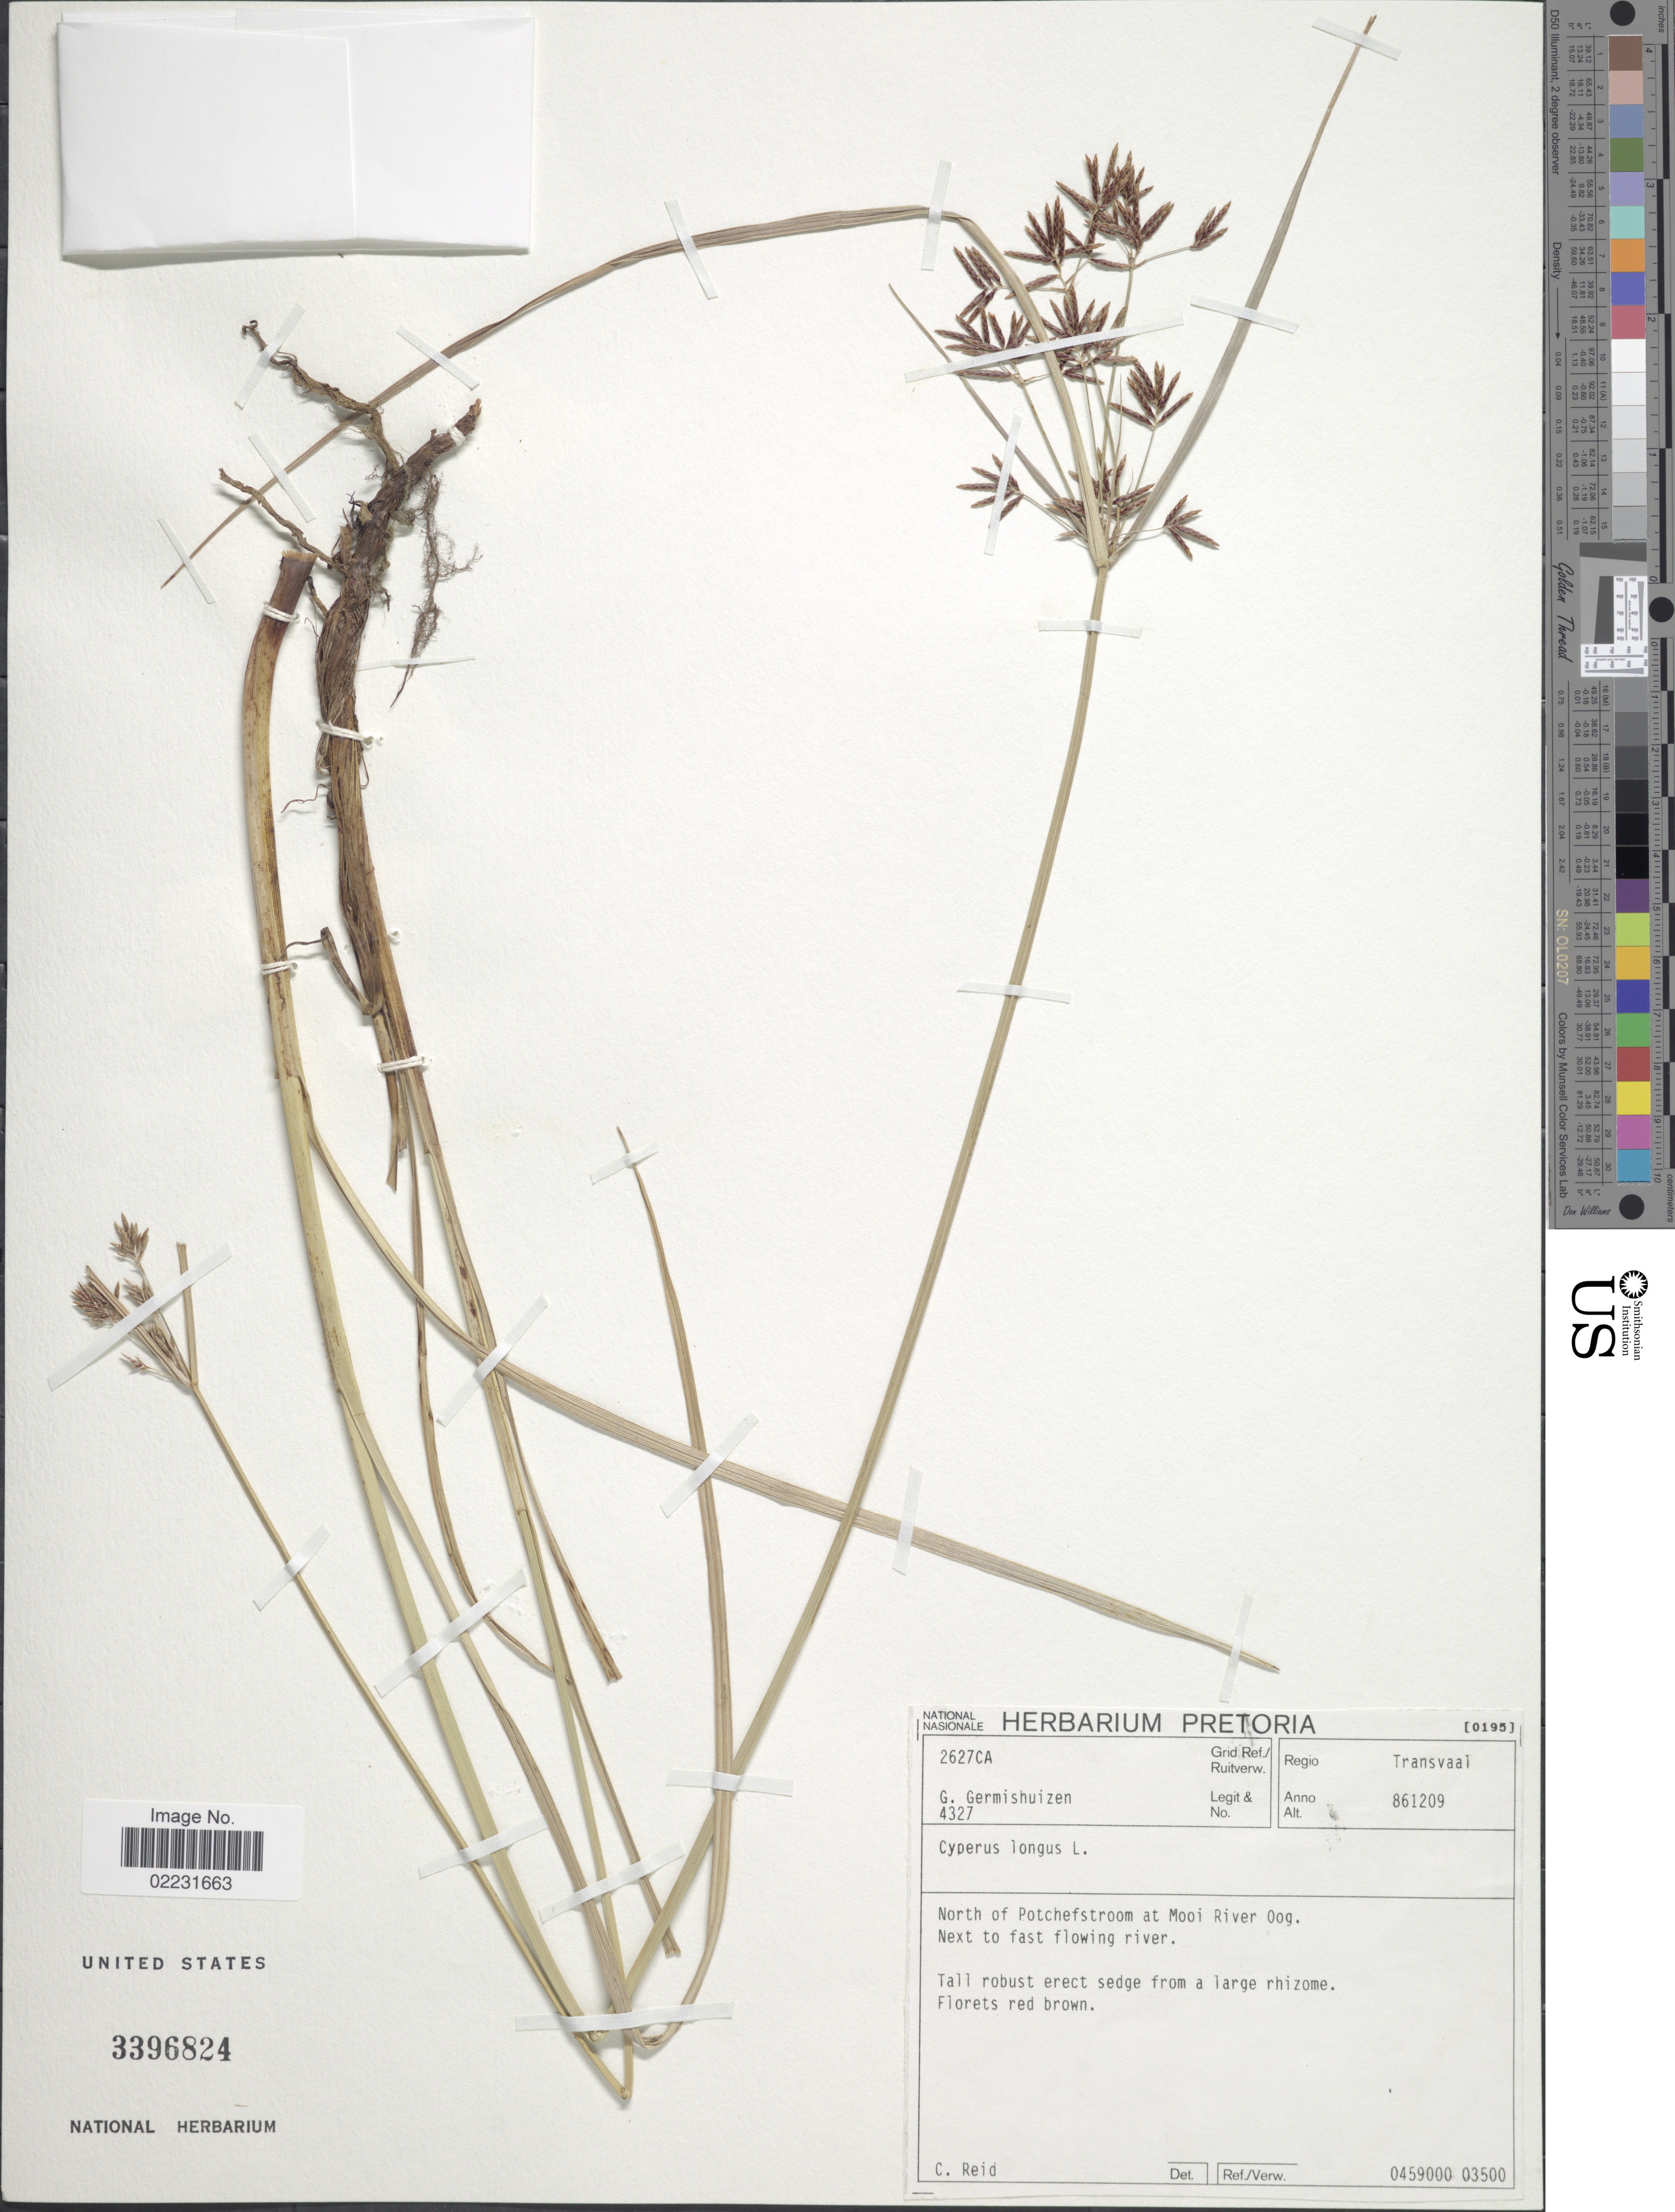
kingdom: Plantae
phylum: Tracheophyta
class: Liliopsida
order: Poales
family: Cyperaceae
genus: Cyperus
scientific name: Cyperus longus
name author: L.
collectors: G. Germishuizen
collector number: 4327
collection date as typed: Transcribed d/m/y: 9/12/86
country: South Africa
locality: Transvaal, north of Potchefstroom at Mooi River Oog, next to fast flowing river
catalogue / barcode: US 3396824